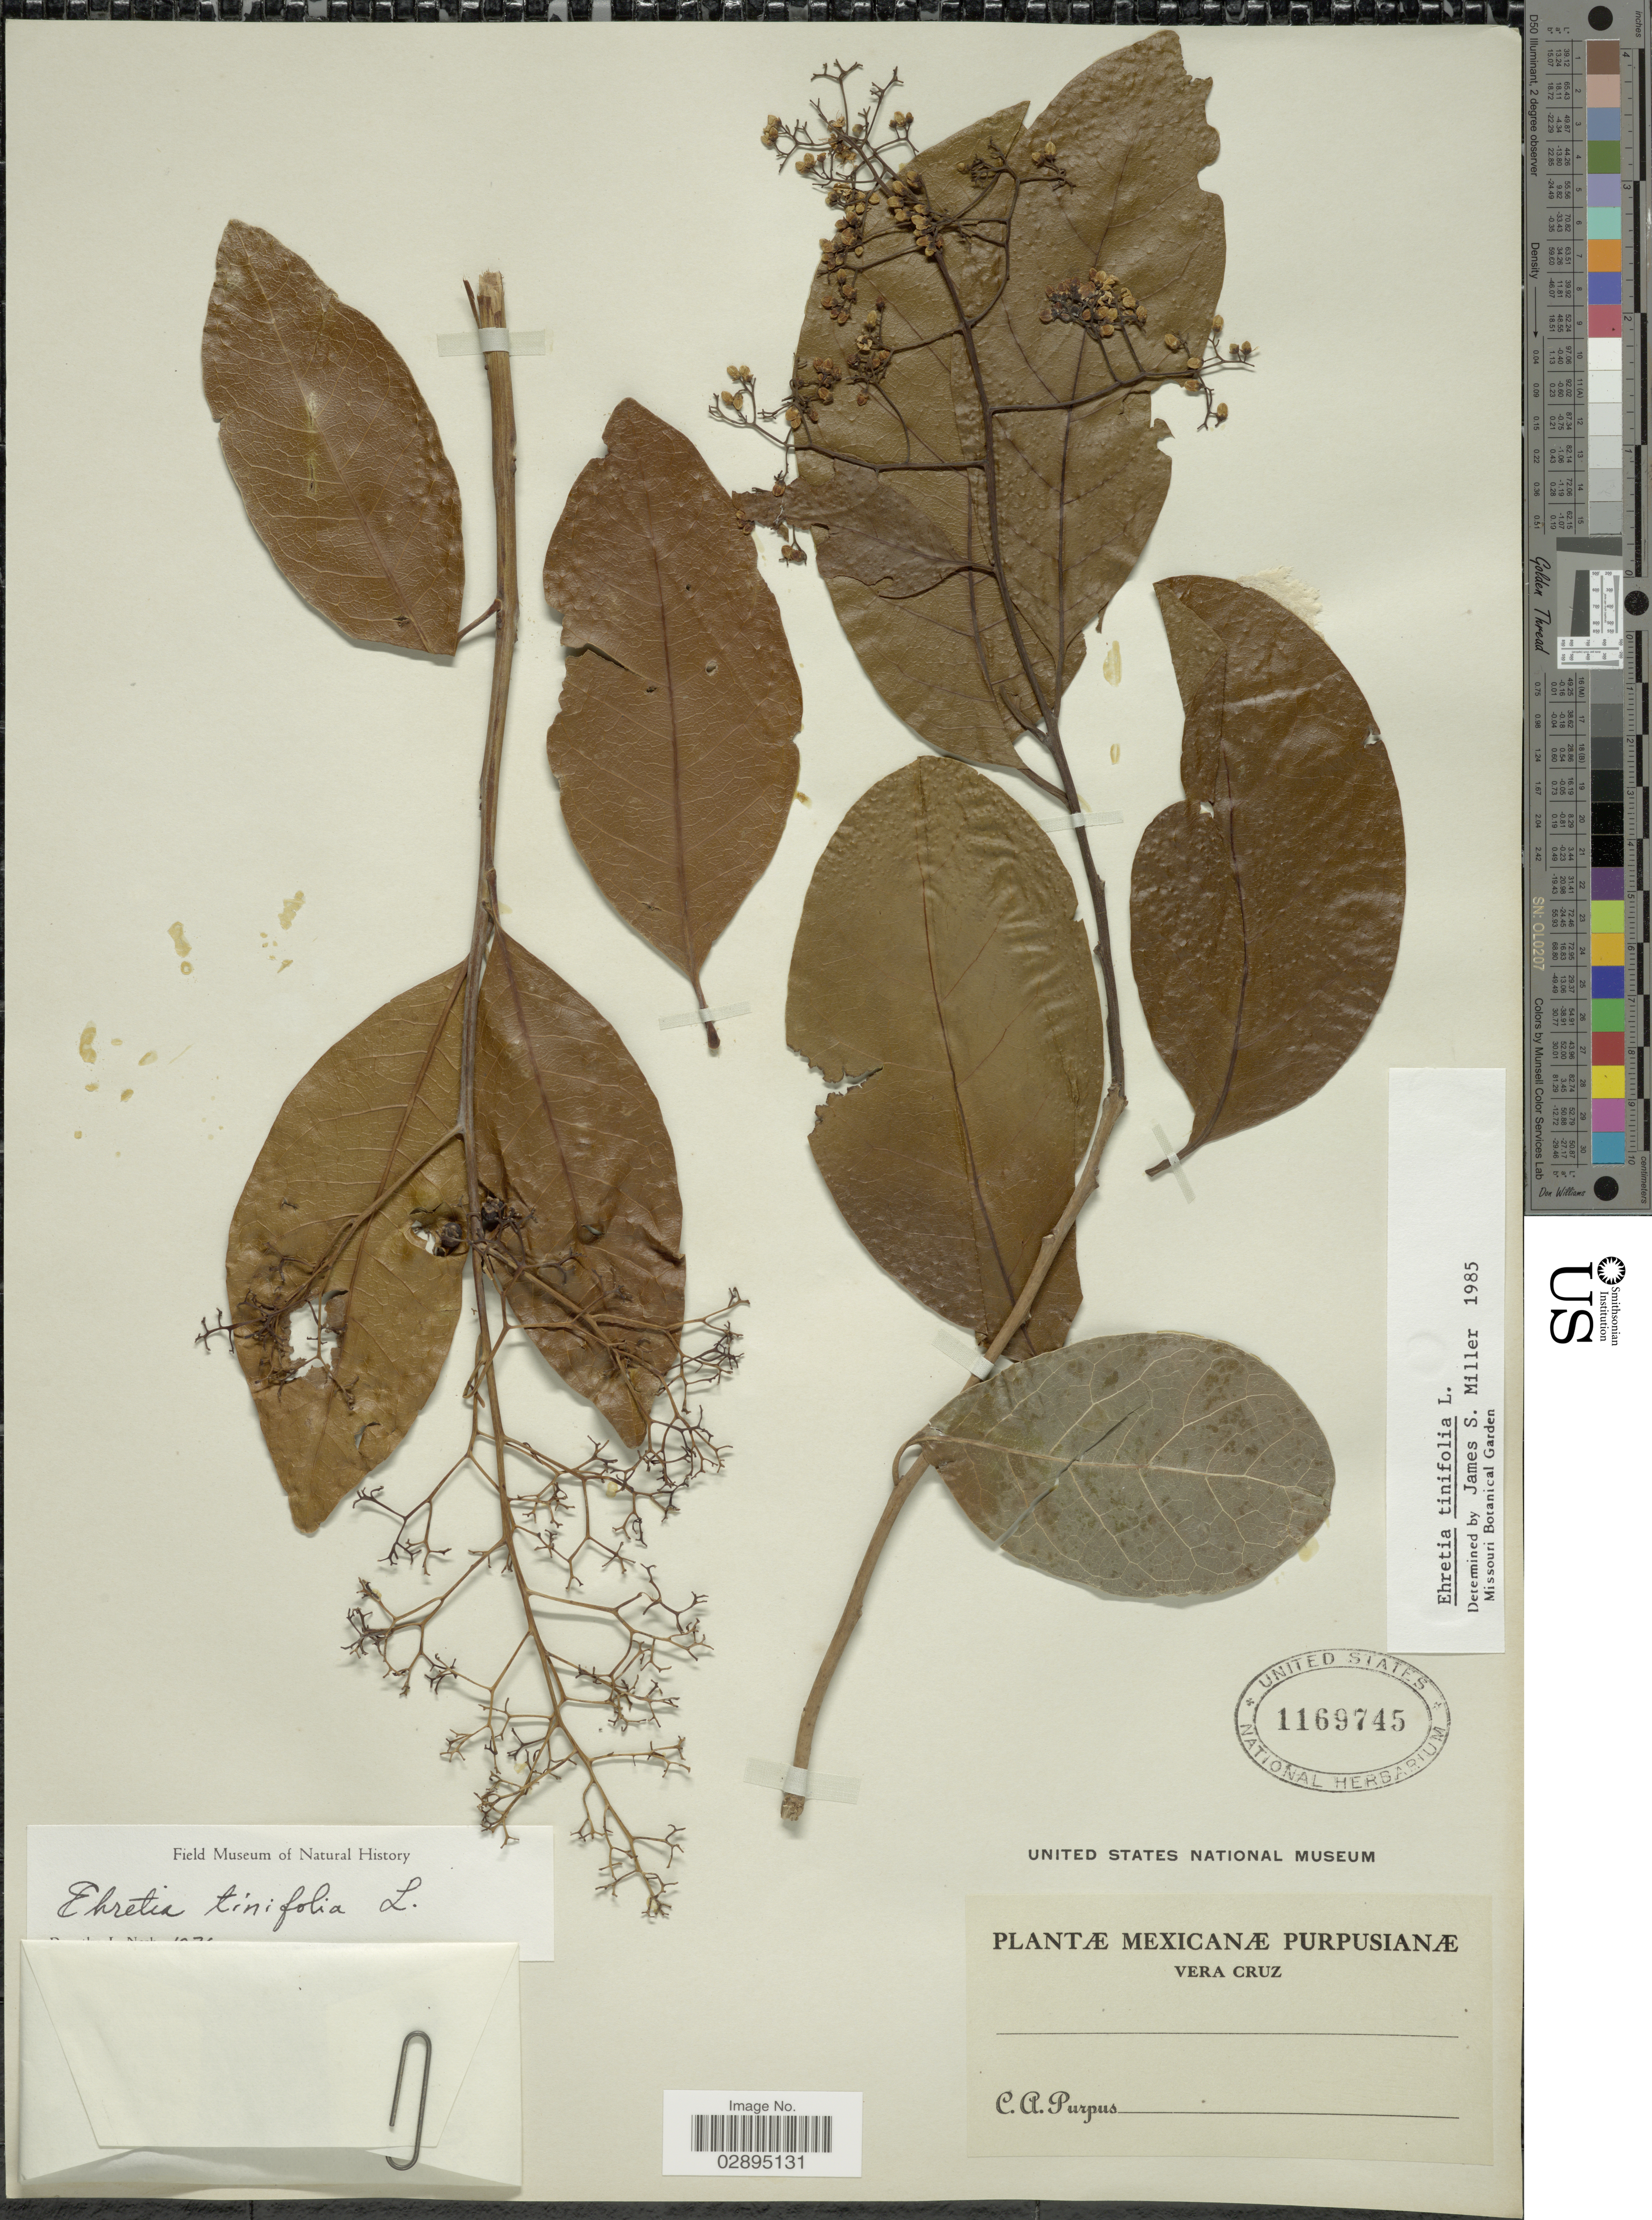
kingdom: Plantae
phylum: Tracheophyta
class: Magnoliopsida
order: Boraginales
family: Ehretiaceae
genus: Ehretia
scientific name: Ehretia tinifolia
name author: L.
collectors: C. A. Purpus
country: Mexico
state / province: Veracruz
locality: Veracruz.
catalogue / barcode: US 1169745